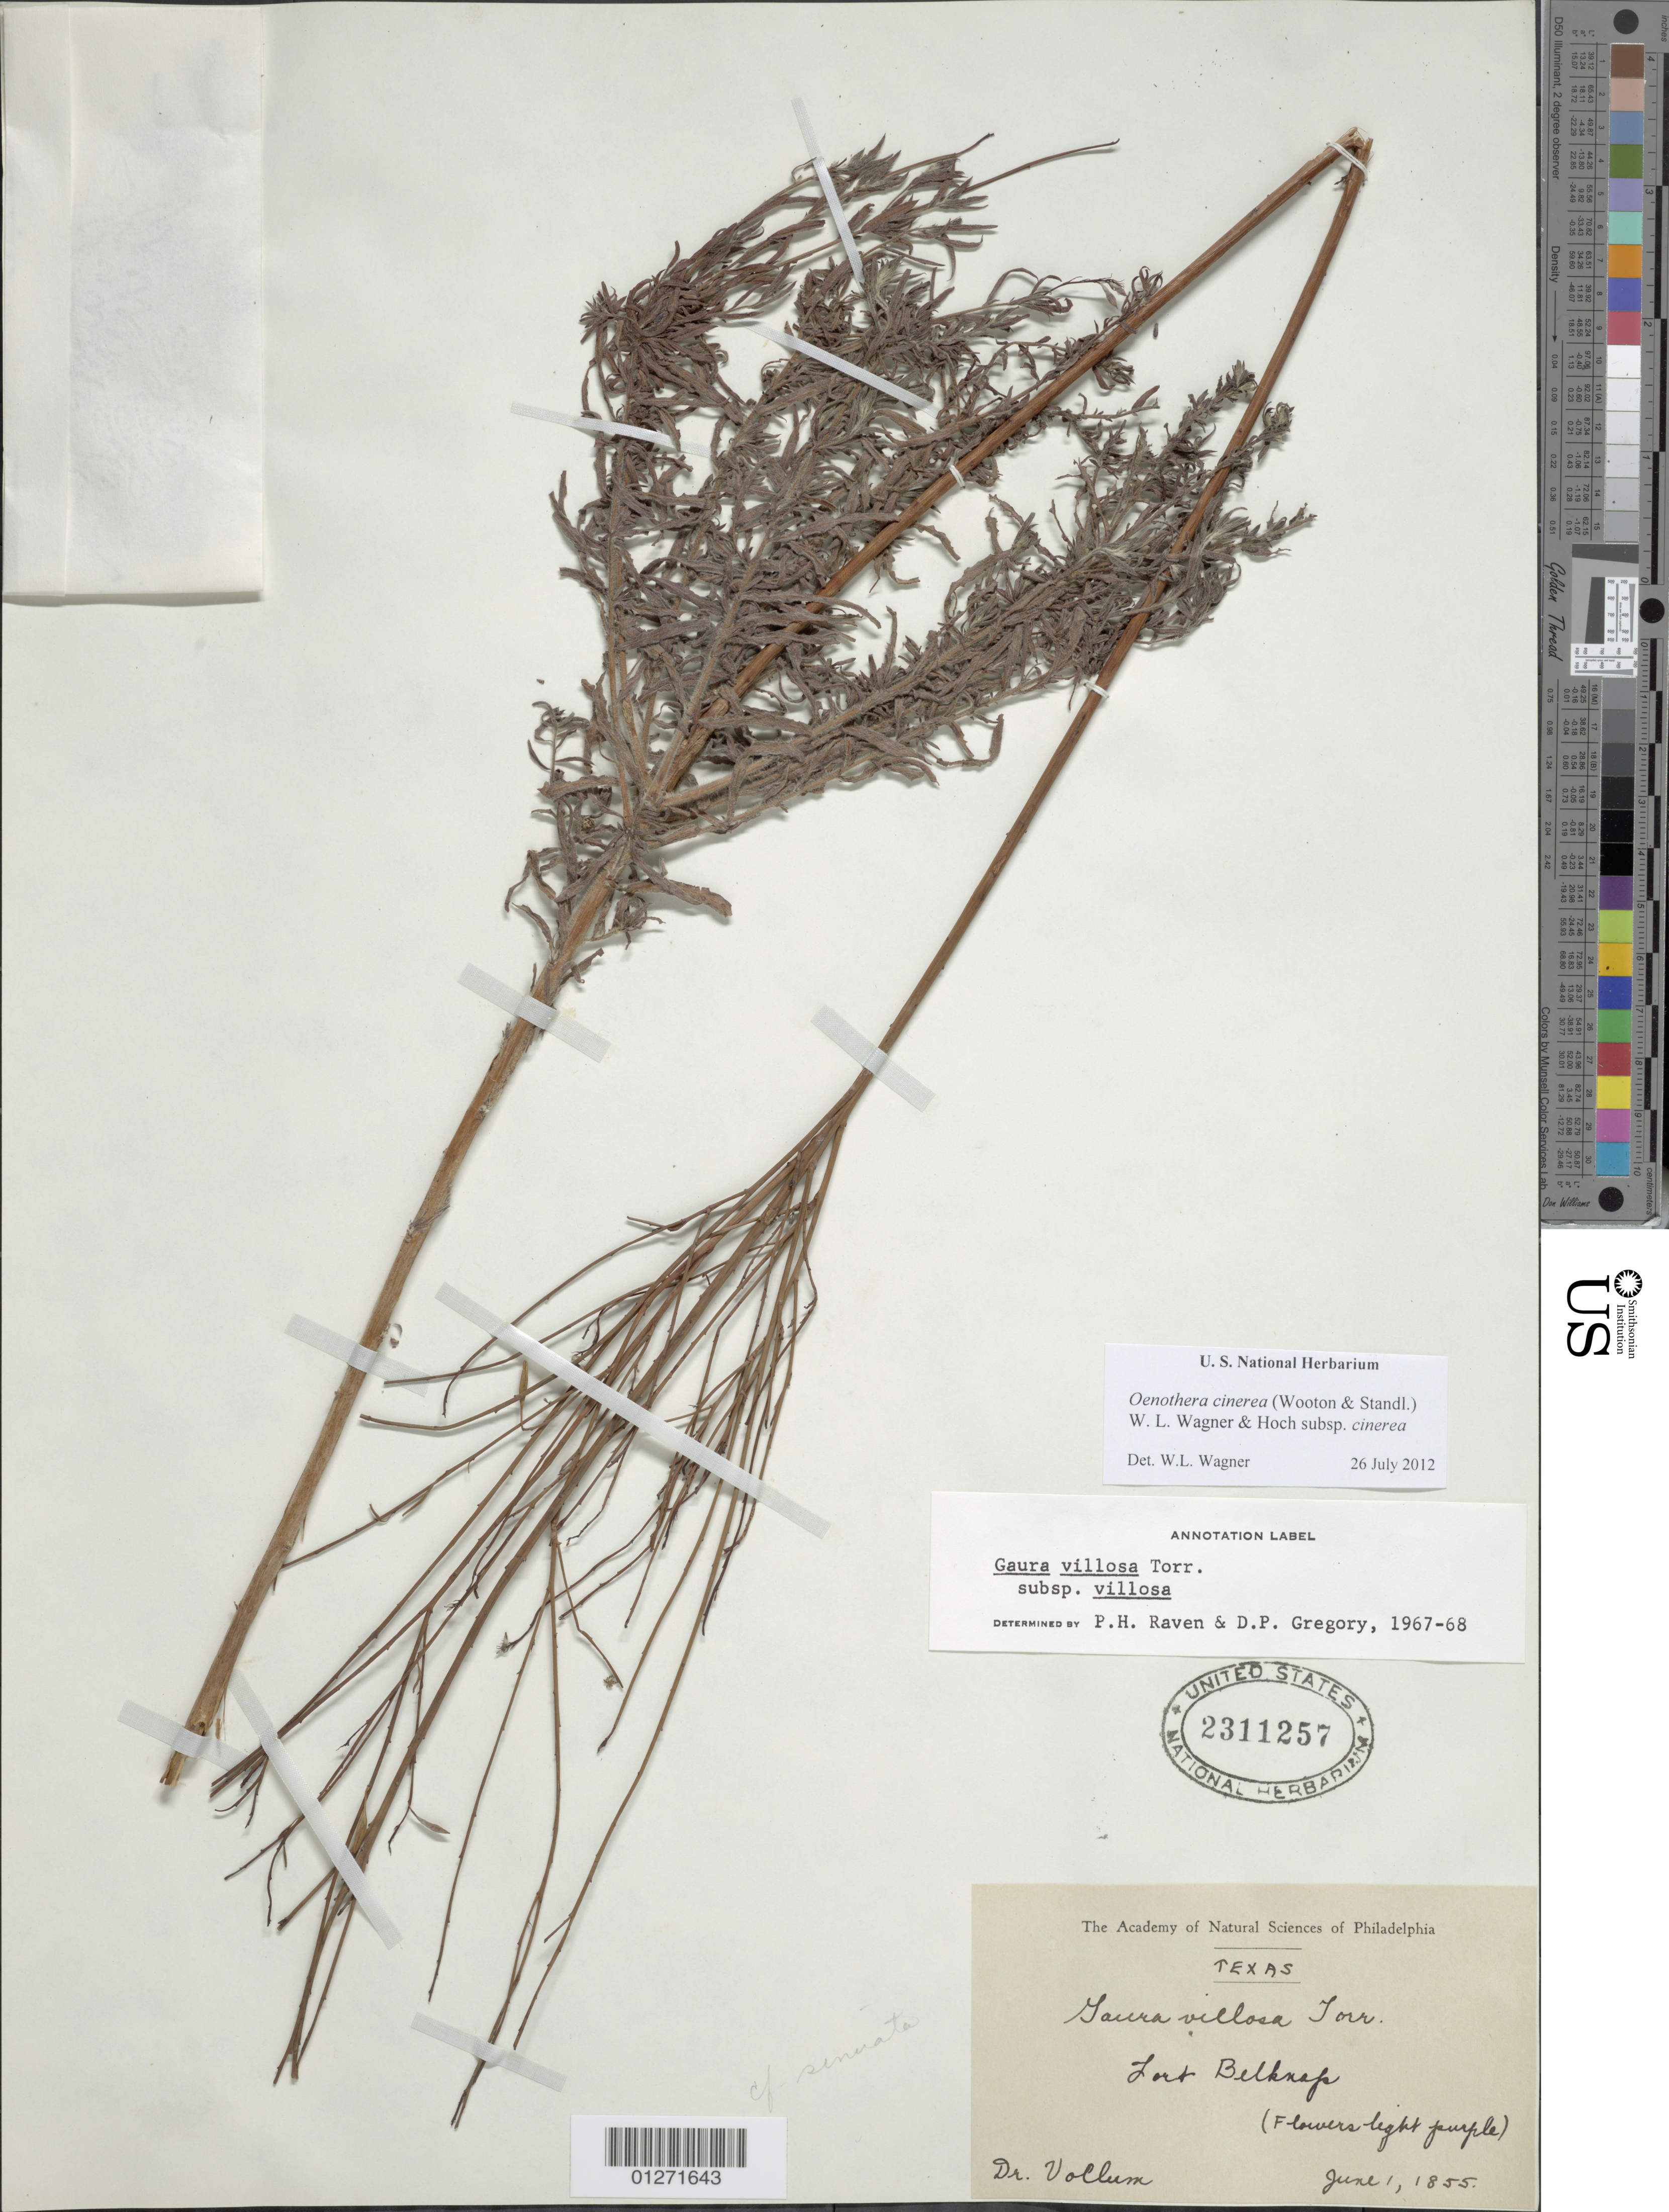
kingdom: Plantae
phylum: Tracheophyta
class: Magnoliopsida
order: Myrtales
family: Onagraceae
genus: Oenothera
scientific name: Oenothera cinerea subsp. cinerea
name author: (Wooton & Standl.) W.L. Wagner & Hoch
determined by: Wagner, W. L., (BOT), Smithsonian Institution - National Museum of Natural History (UNITED STATES)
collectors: E. Vollum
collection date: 1855-06-01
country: United States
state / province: Texas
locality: Fort Belknap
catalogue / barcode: US 2311257